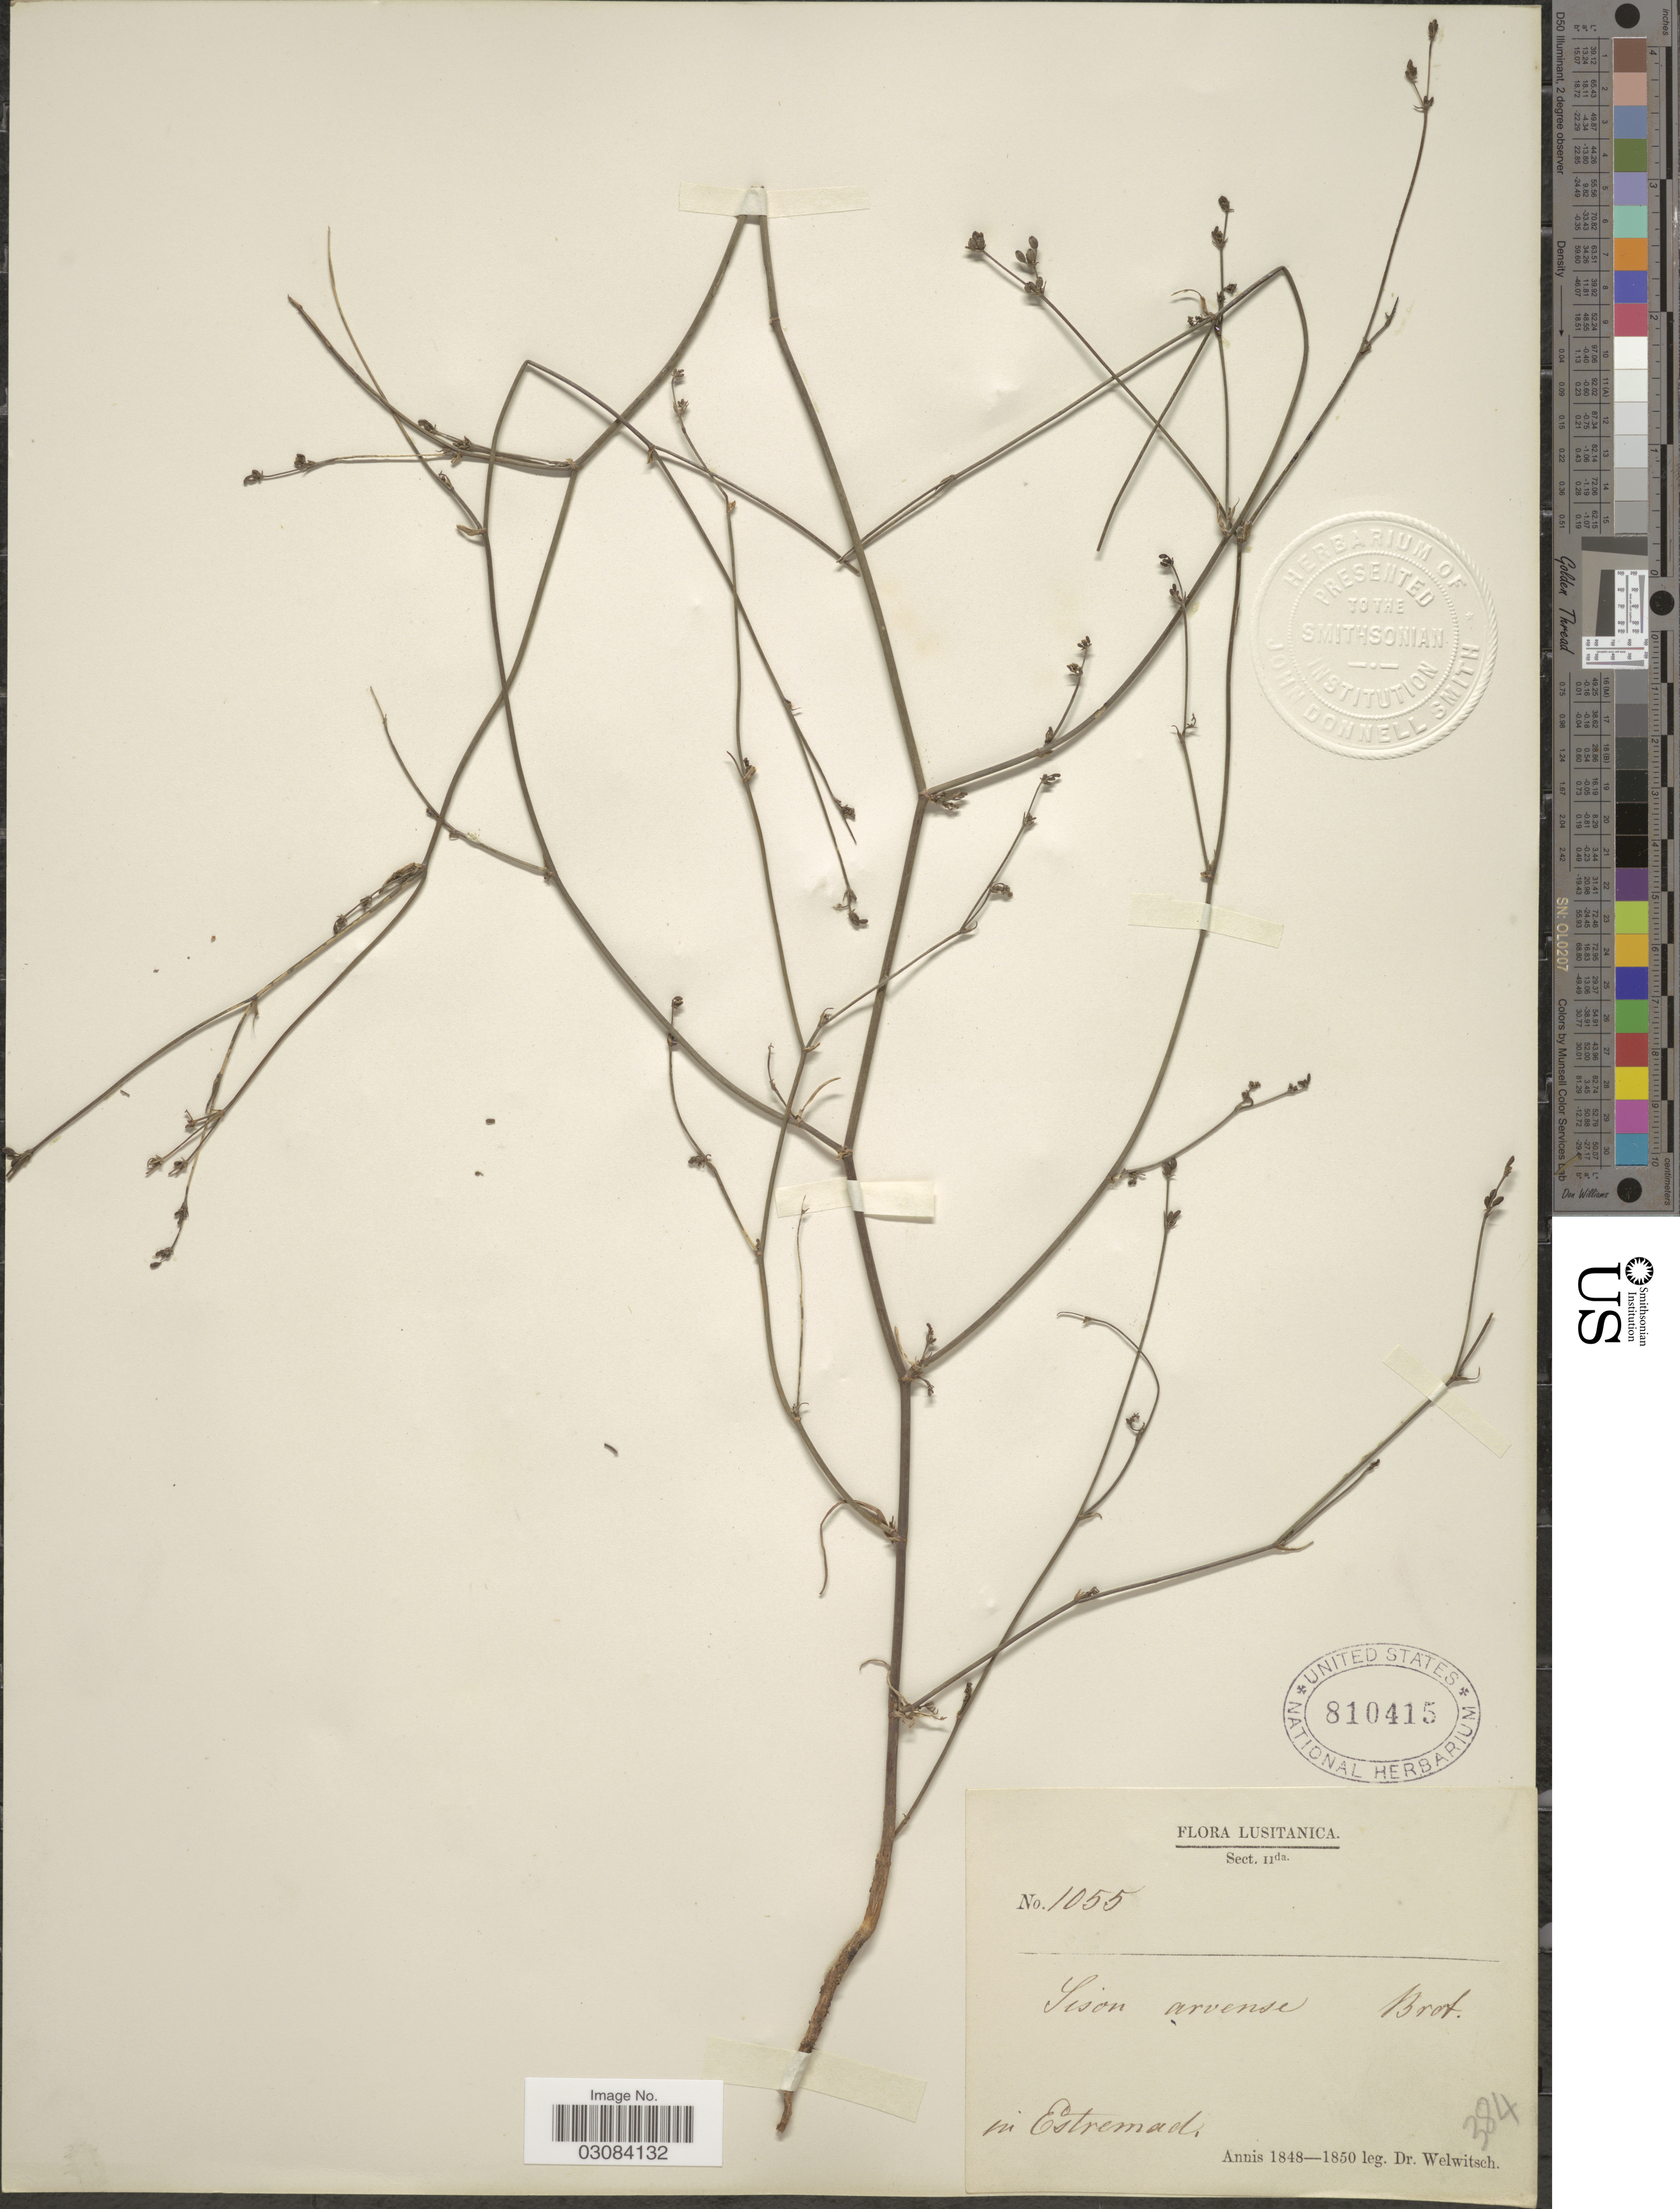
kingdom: Plantae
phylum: Tracheophyta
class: Magnoliopsida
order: Apiales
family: Apiaceae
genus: Sison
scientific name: Sison arvense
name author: Brot.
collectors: -. Welwitsch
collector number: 1055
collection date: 1848/1850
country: Portugal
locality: Lusitanica. In Estremad.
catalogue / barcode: US 810415